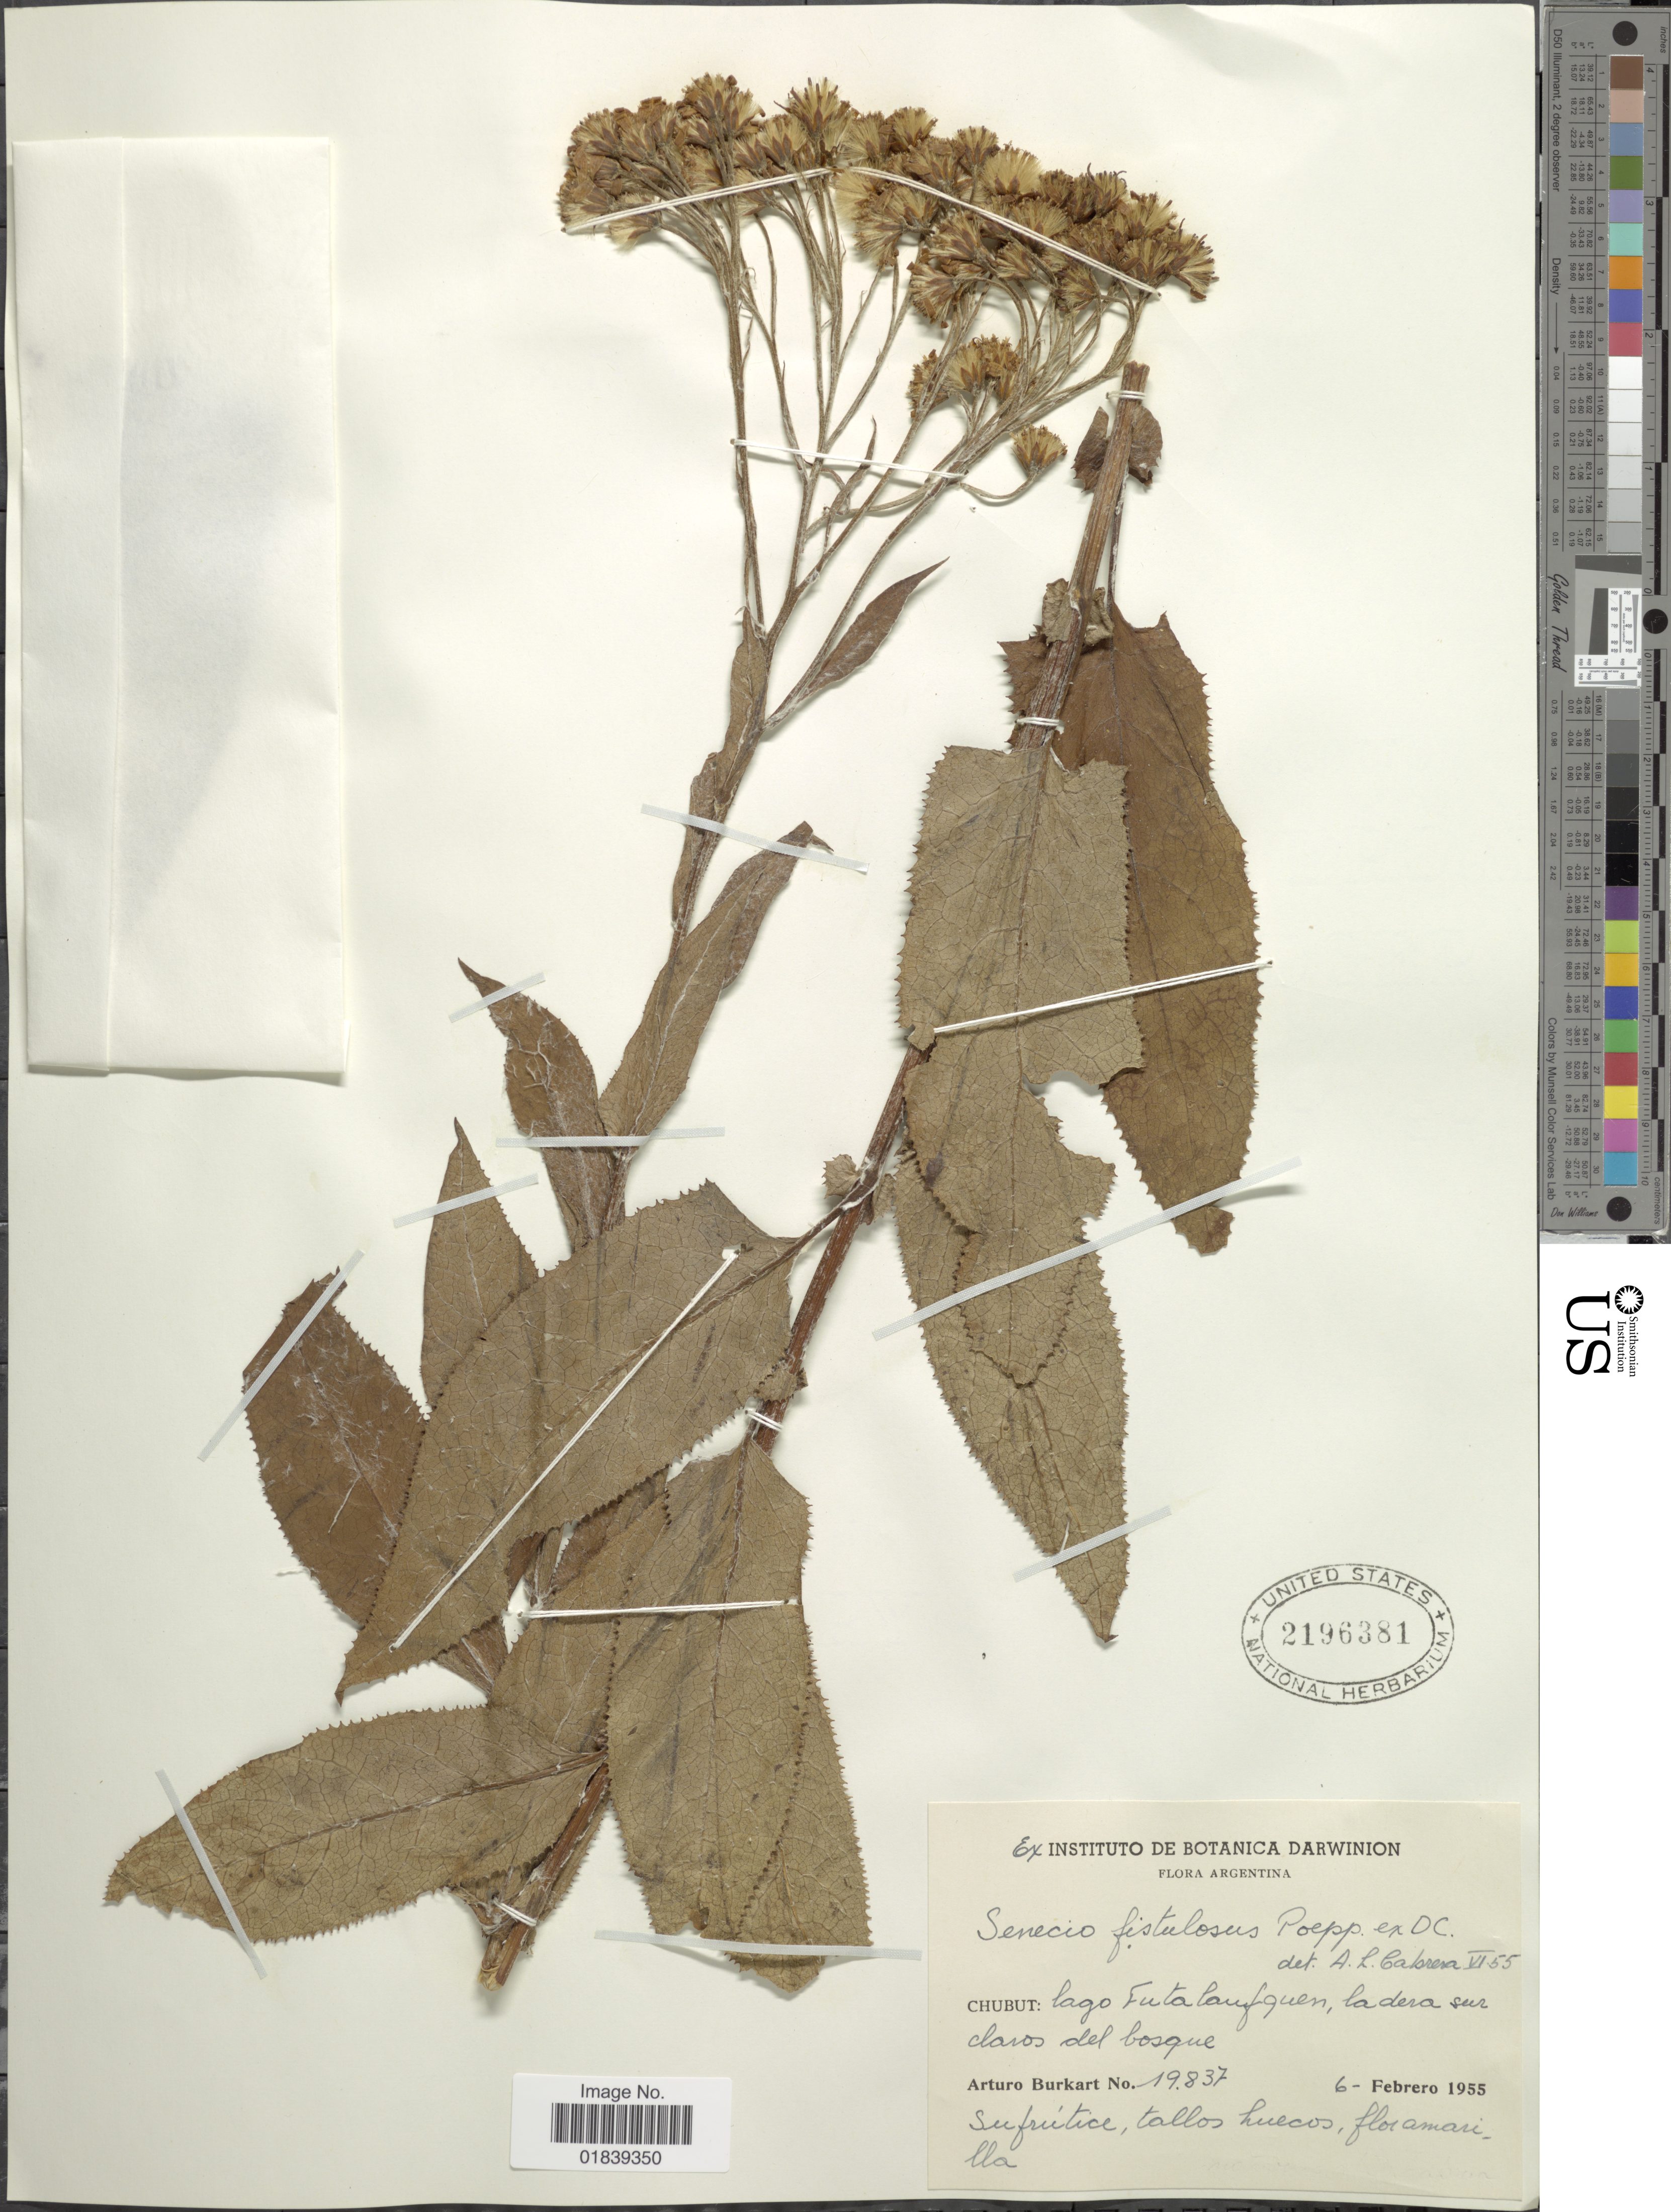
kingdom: Plantae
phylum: Tracheophyta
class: Magnoliopsida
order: Asterales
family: Asteraceae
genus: Senecio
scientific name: Senecio otites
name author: Kunze & DC.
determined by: Salomon, Luciana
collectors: A. E. Burkart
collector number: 19837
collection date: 1955-02-06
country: Argentina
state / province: Chubut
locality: Lago Futalaufquen, ladera dur claros del bosque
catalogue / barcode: US 2196381